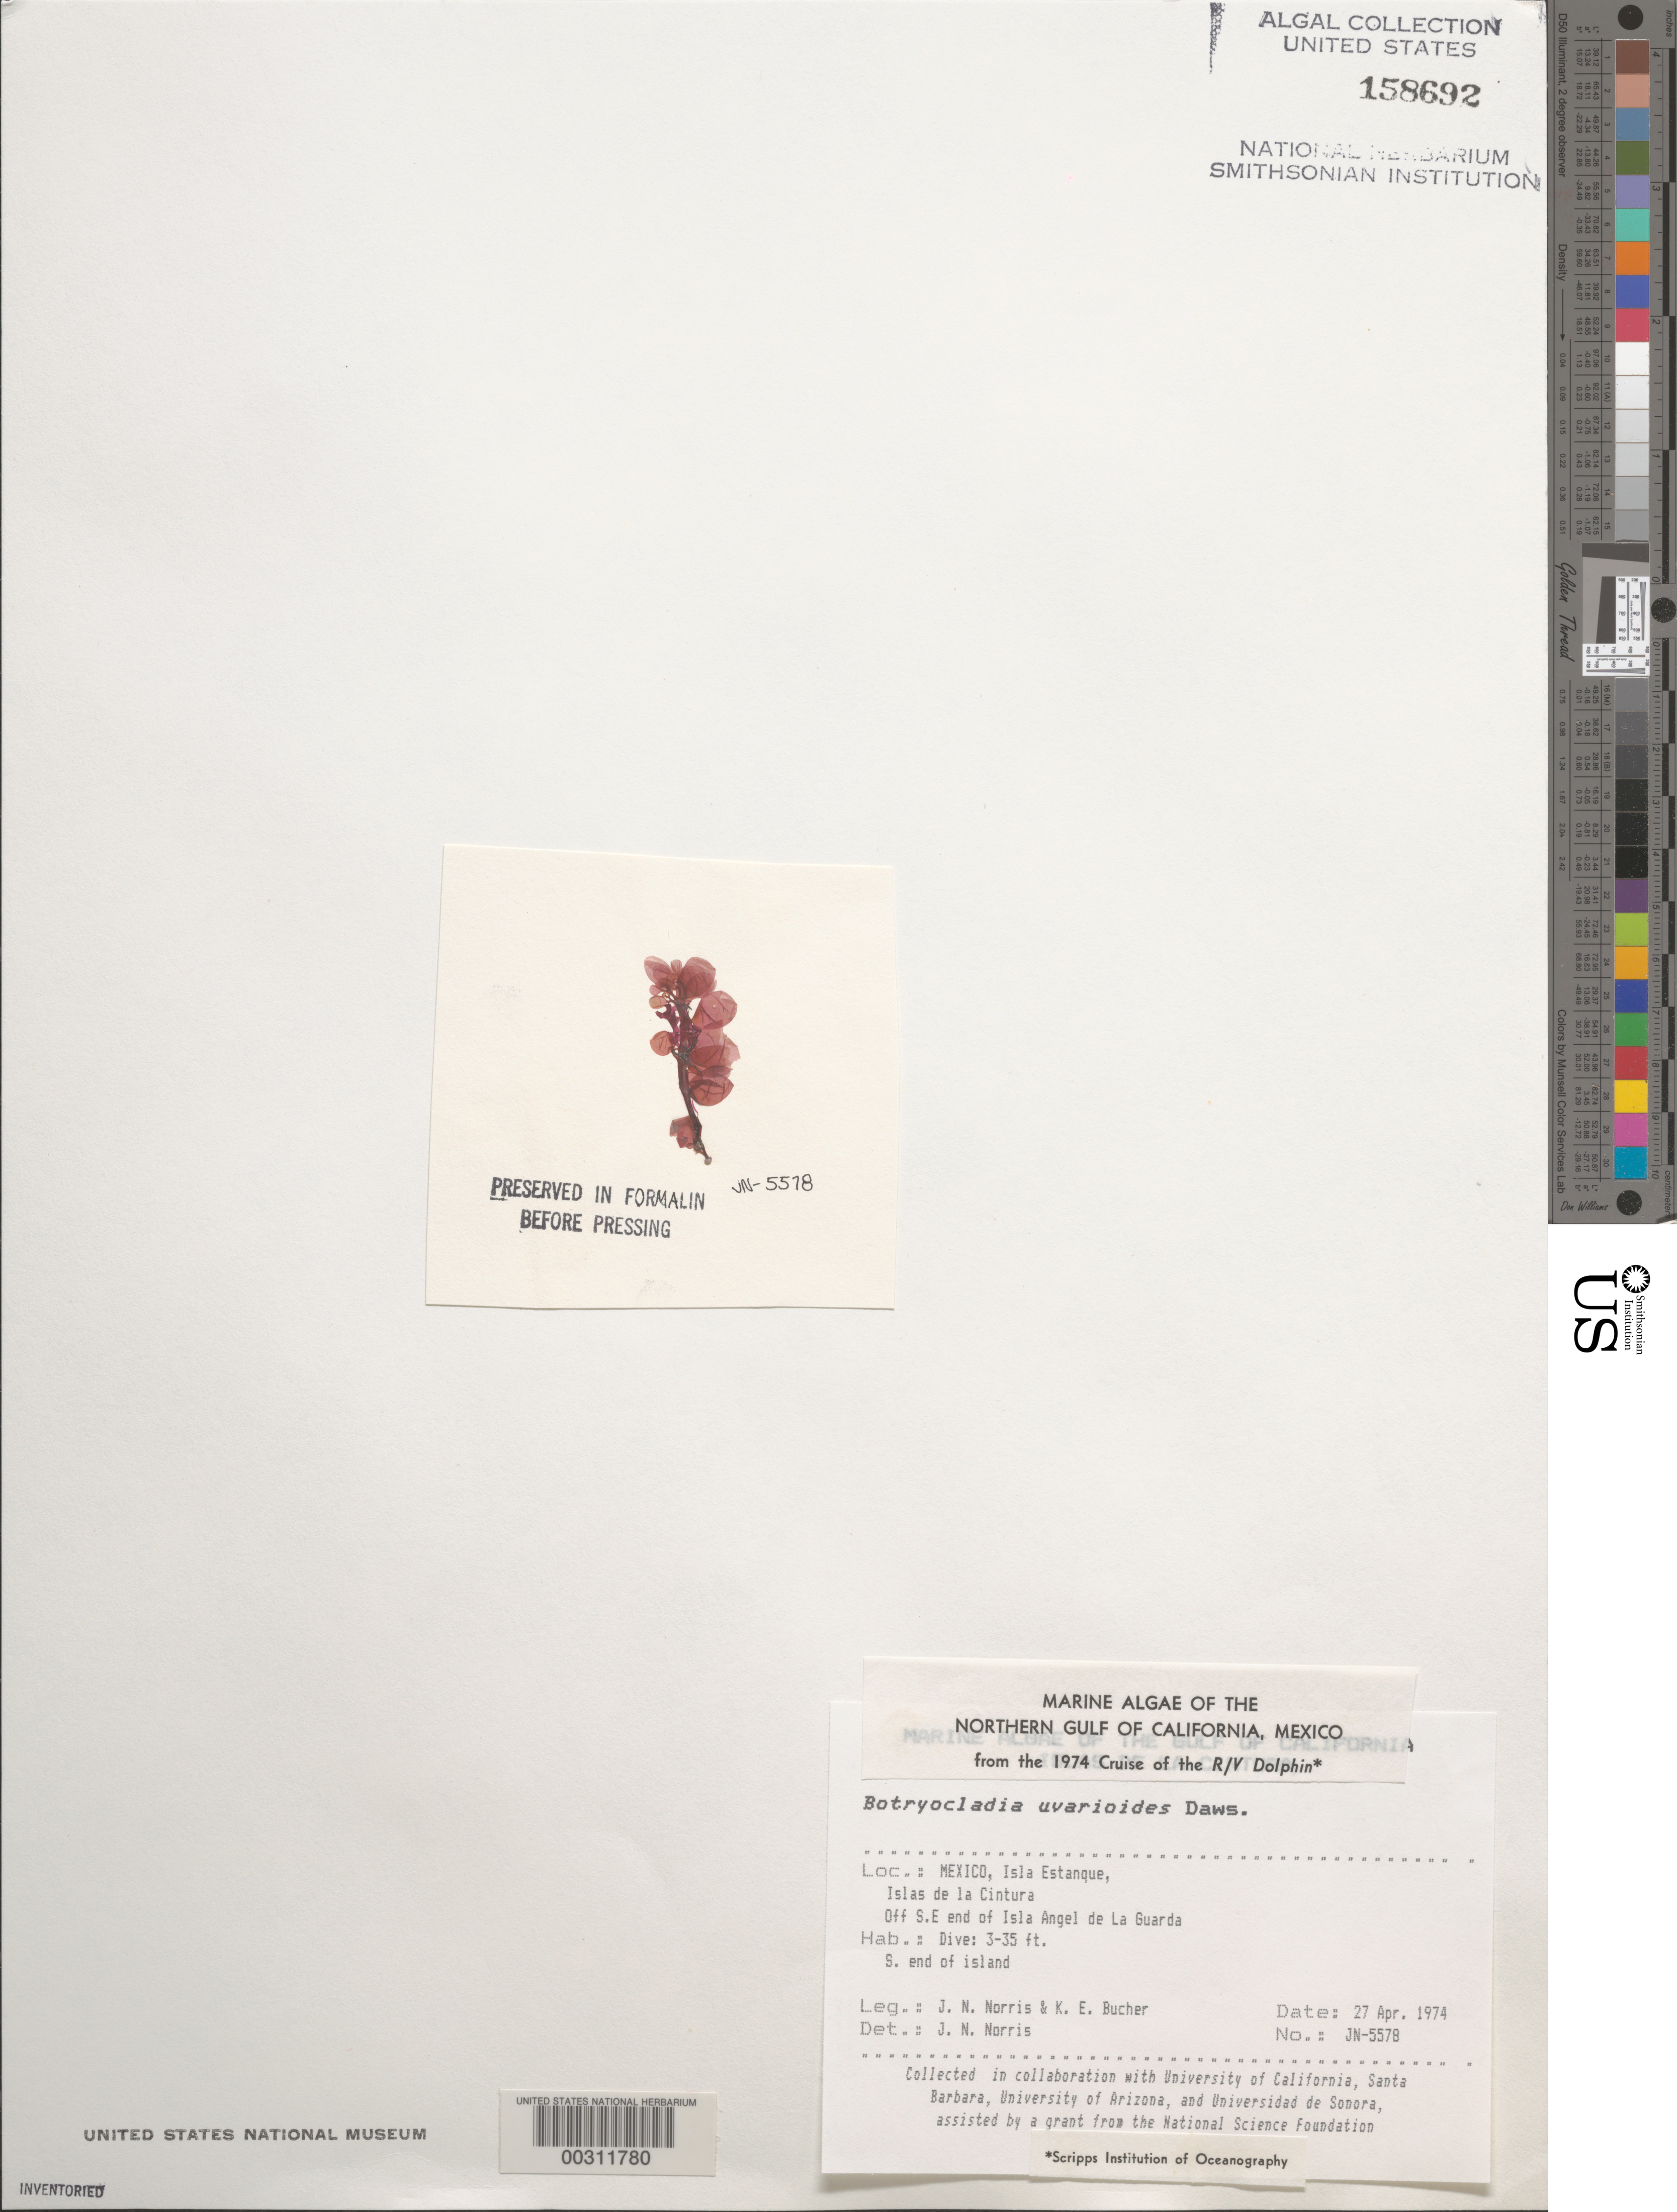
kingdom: Plantae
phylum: Rhodophyta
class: Florideophyceae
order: Rhodymeniales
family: Rhodymeniaceae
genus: Botryocladia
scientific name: Botryocladia uvarioides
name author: E.Y. Dawson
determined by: Norris, James N.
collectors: J. N. Norris & K. E. Bucher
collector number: JN-5578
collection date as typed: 27 Apr 1974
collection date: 1974-04-27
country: Mexico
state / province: Baja California Norte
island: Isla Estanque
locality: Off Isla Angel de la Guarda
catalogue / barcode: US 158692